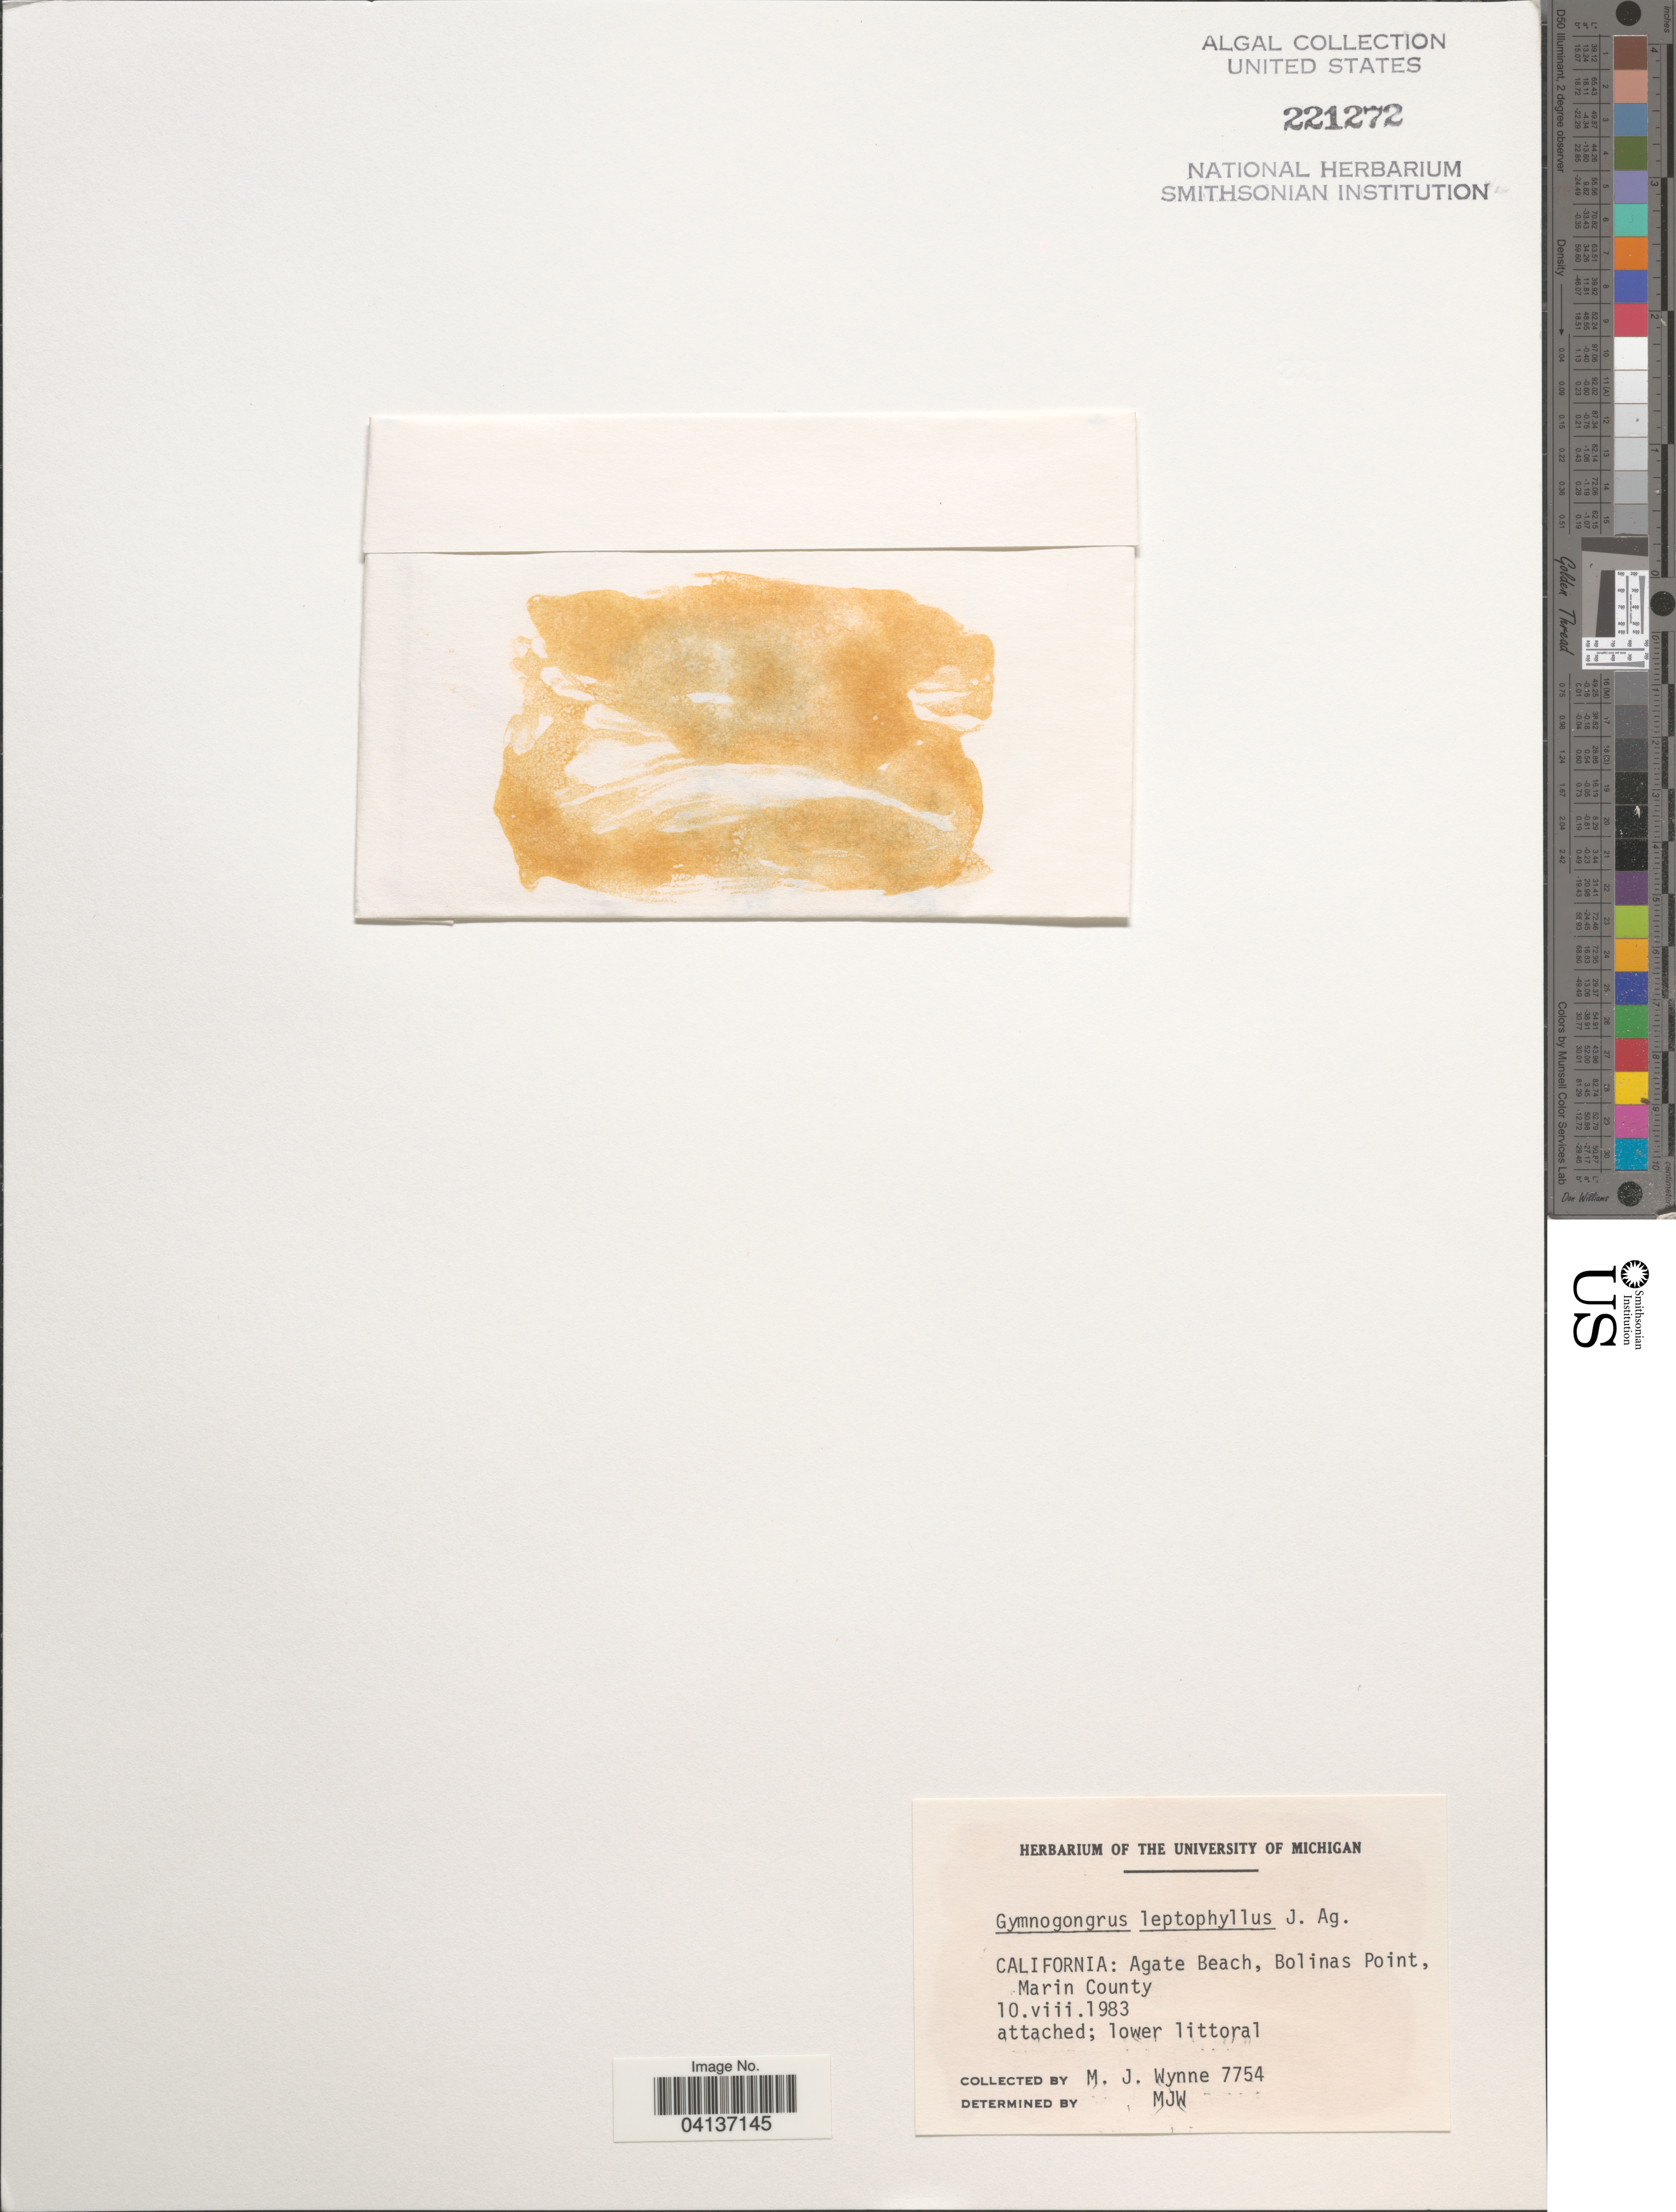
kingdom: Plantae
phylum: Rhodophyta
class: Florideophyceae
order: Gigartinales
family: Phyllophoraceae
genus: Besa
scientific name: Besa leptophylla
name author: (J. Agardh) M.S.Calderon & K.A. Miller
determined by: Algae name updating Project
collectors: M.J. Wynne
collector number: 7754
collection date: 1983-08-10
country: United States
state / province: California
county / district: Marin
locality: Agate Beach, Bolinas Point, Marin County.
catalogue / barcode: US 221272